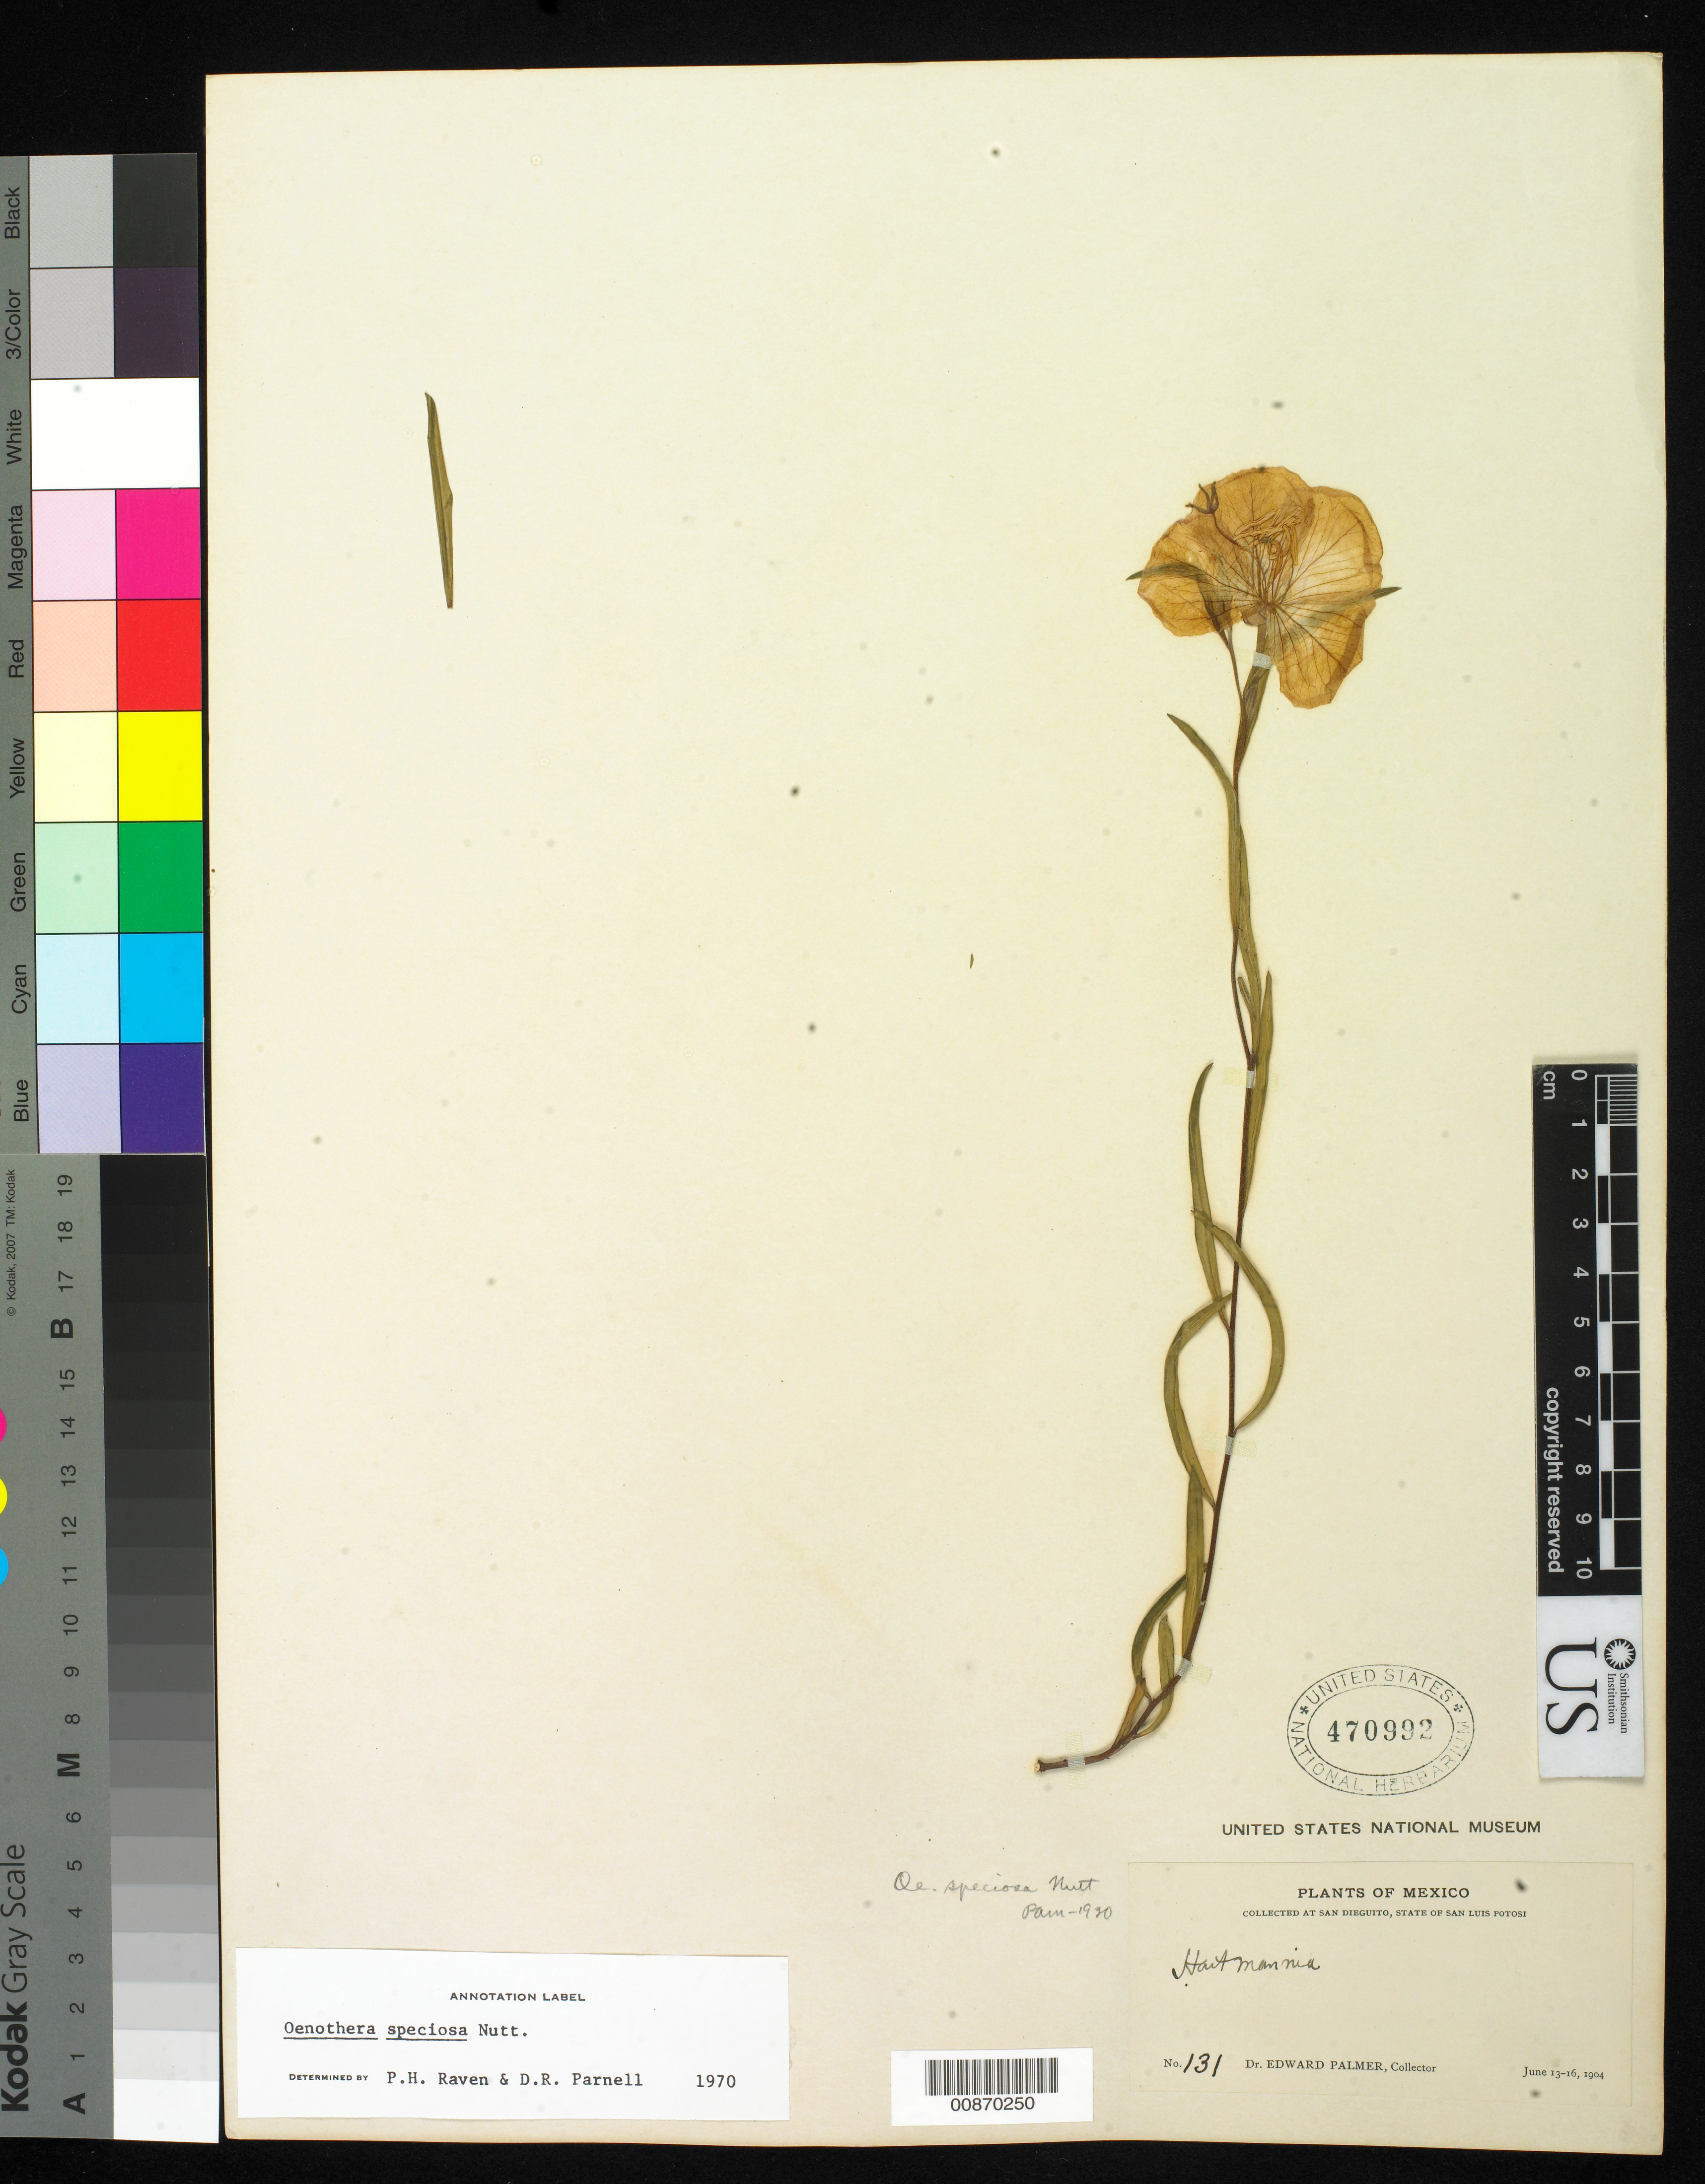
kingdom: Plantae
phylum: Tracheophyta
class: Magnoliopsida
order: Myrtales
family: Onagraceae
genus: Oenothera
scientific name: Oenothera speciosa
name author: Nutt.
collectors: E. Palmer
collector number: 131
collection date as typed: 13 Jun 1904 to 16 Jun 1904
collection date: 1904-06-13/1904-06-16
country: Mexico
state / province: San Luis Potosí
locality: San Dieguito, San Luis Potosí.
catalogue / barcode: US 470992